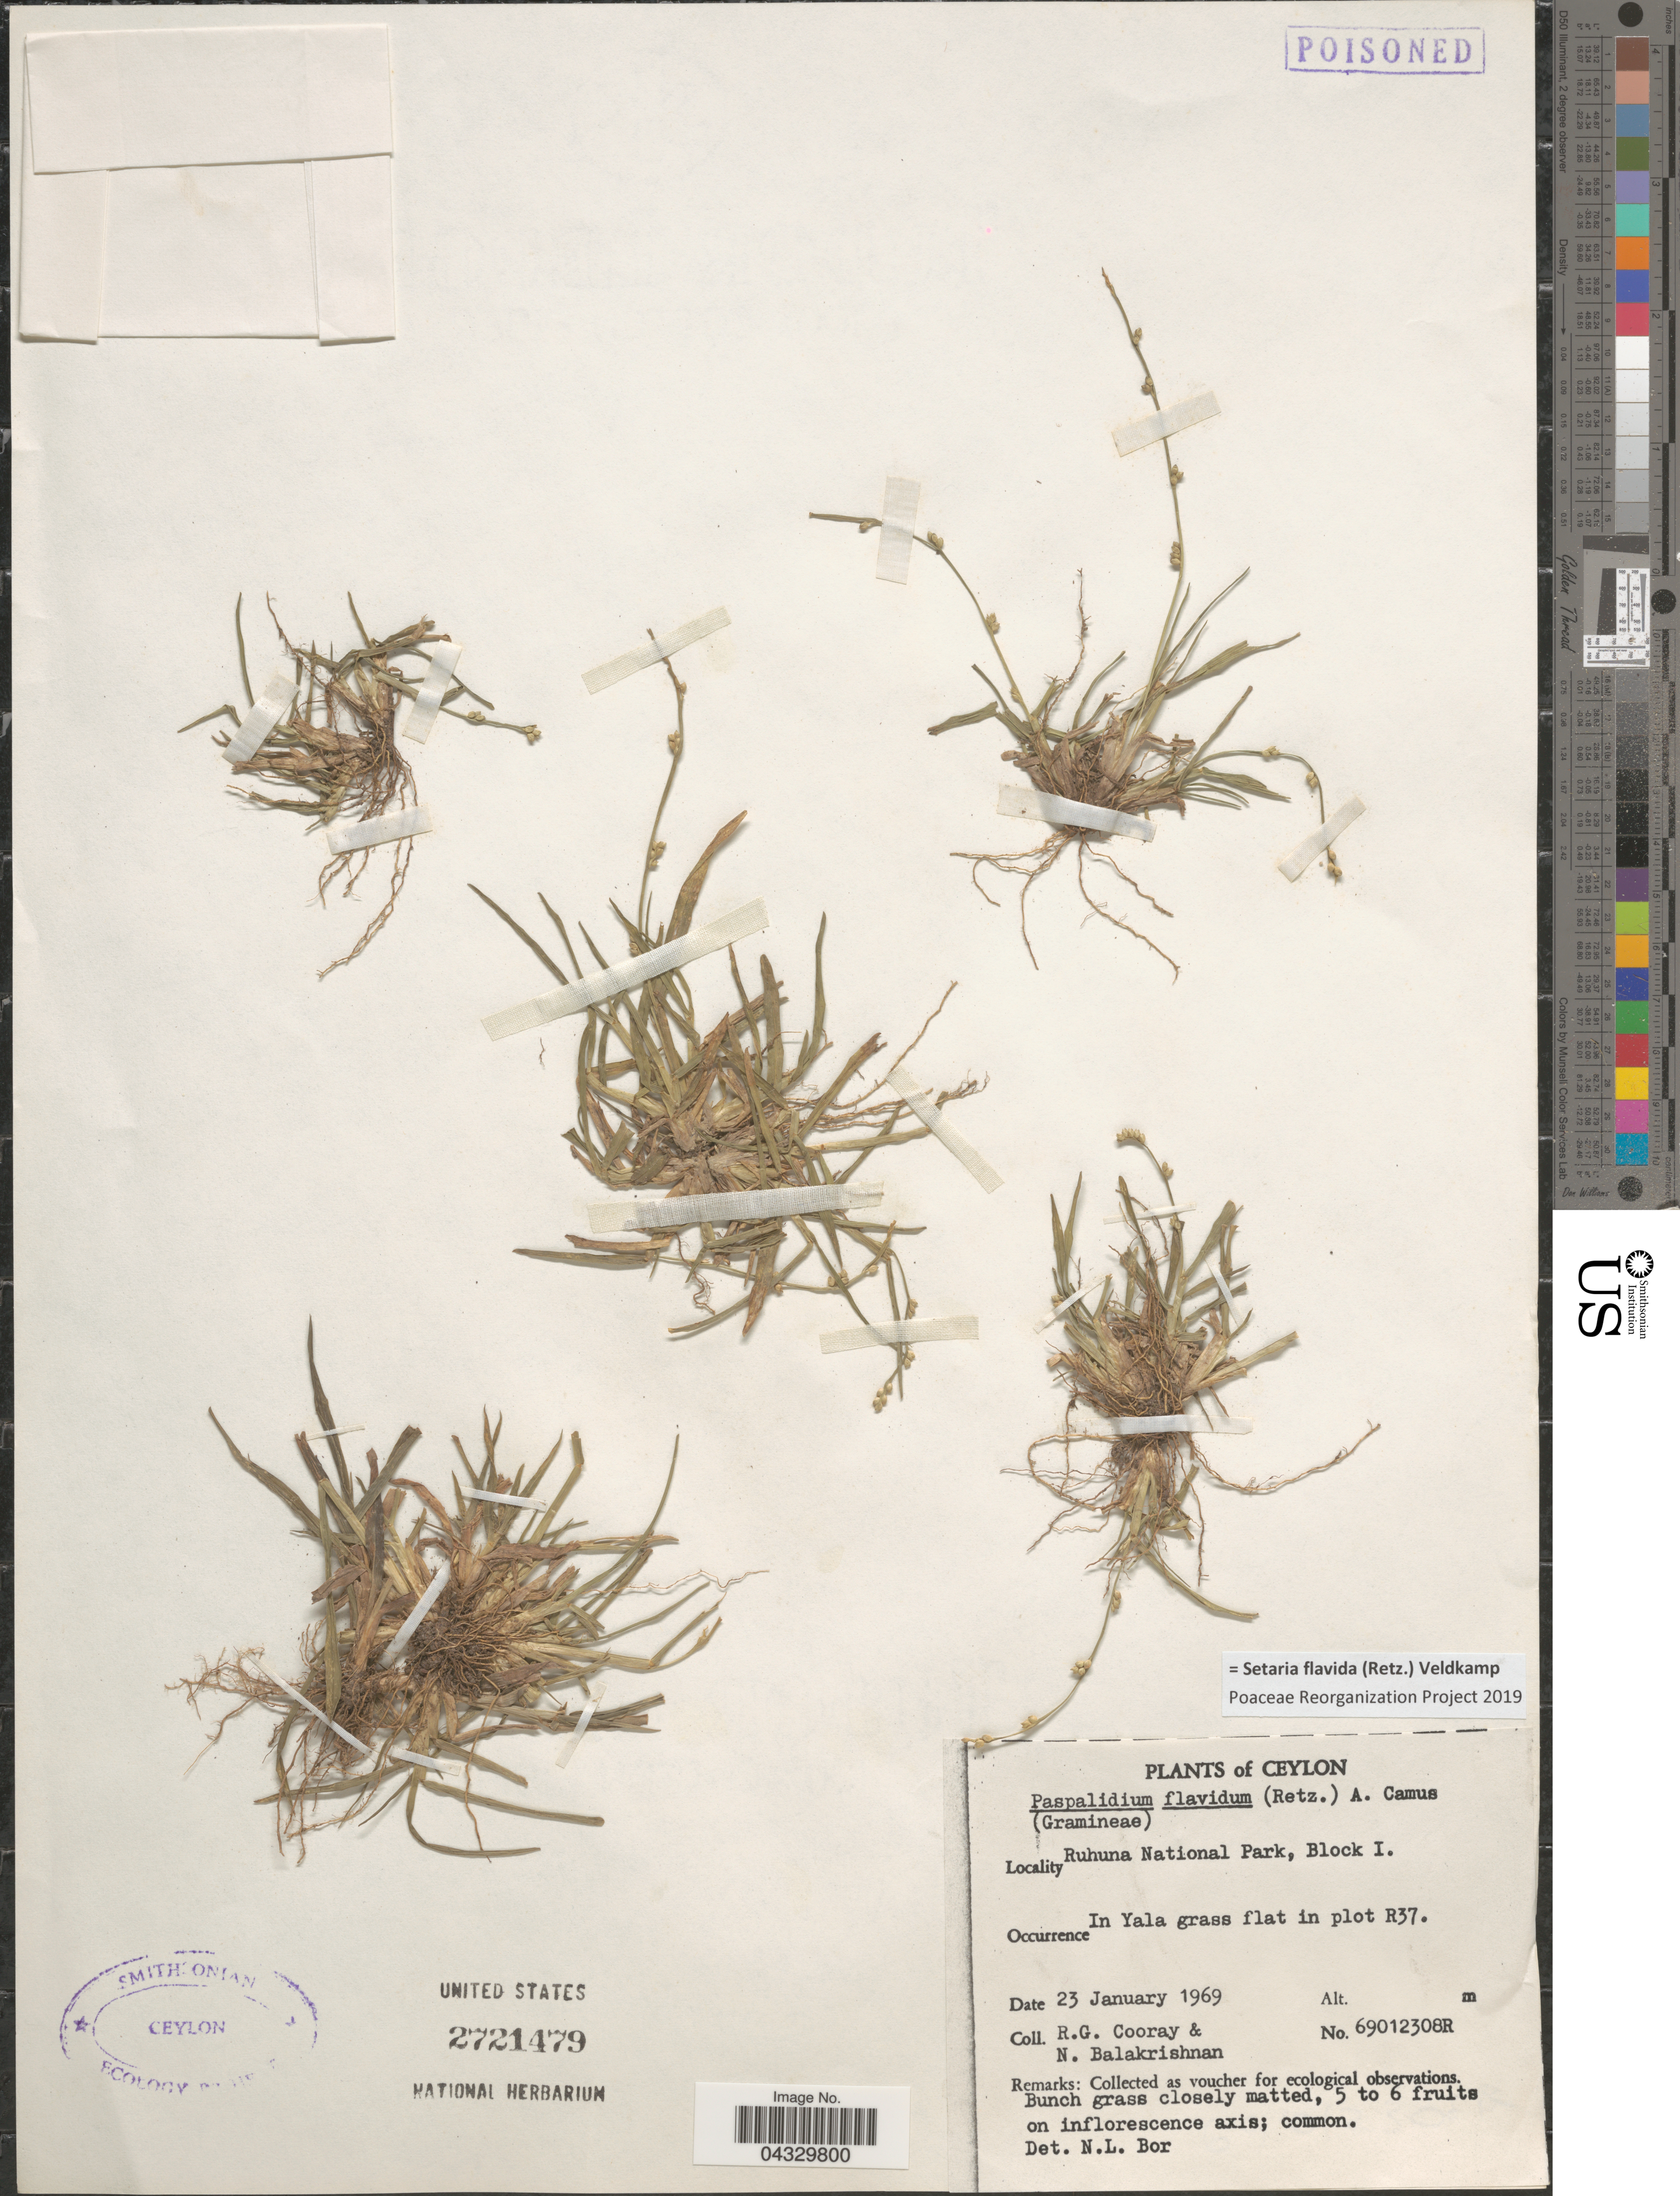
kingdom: Plantae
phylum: Tracheophyta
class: Liliopsida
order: Poales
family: Poaceae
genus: Setaria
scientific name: Setaria flavida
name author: (Retz.) Veldkamp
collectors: R. Cooray & N. Balakrishnan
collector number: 69012308R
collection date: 1969-01-23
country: Sri Lanka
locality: Ceylon. Ruhuna National Park, Block I. In Yala grass flat in plot R37.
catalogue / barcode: US 2721479